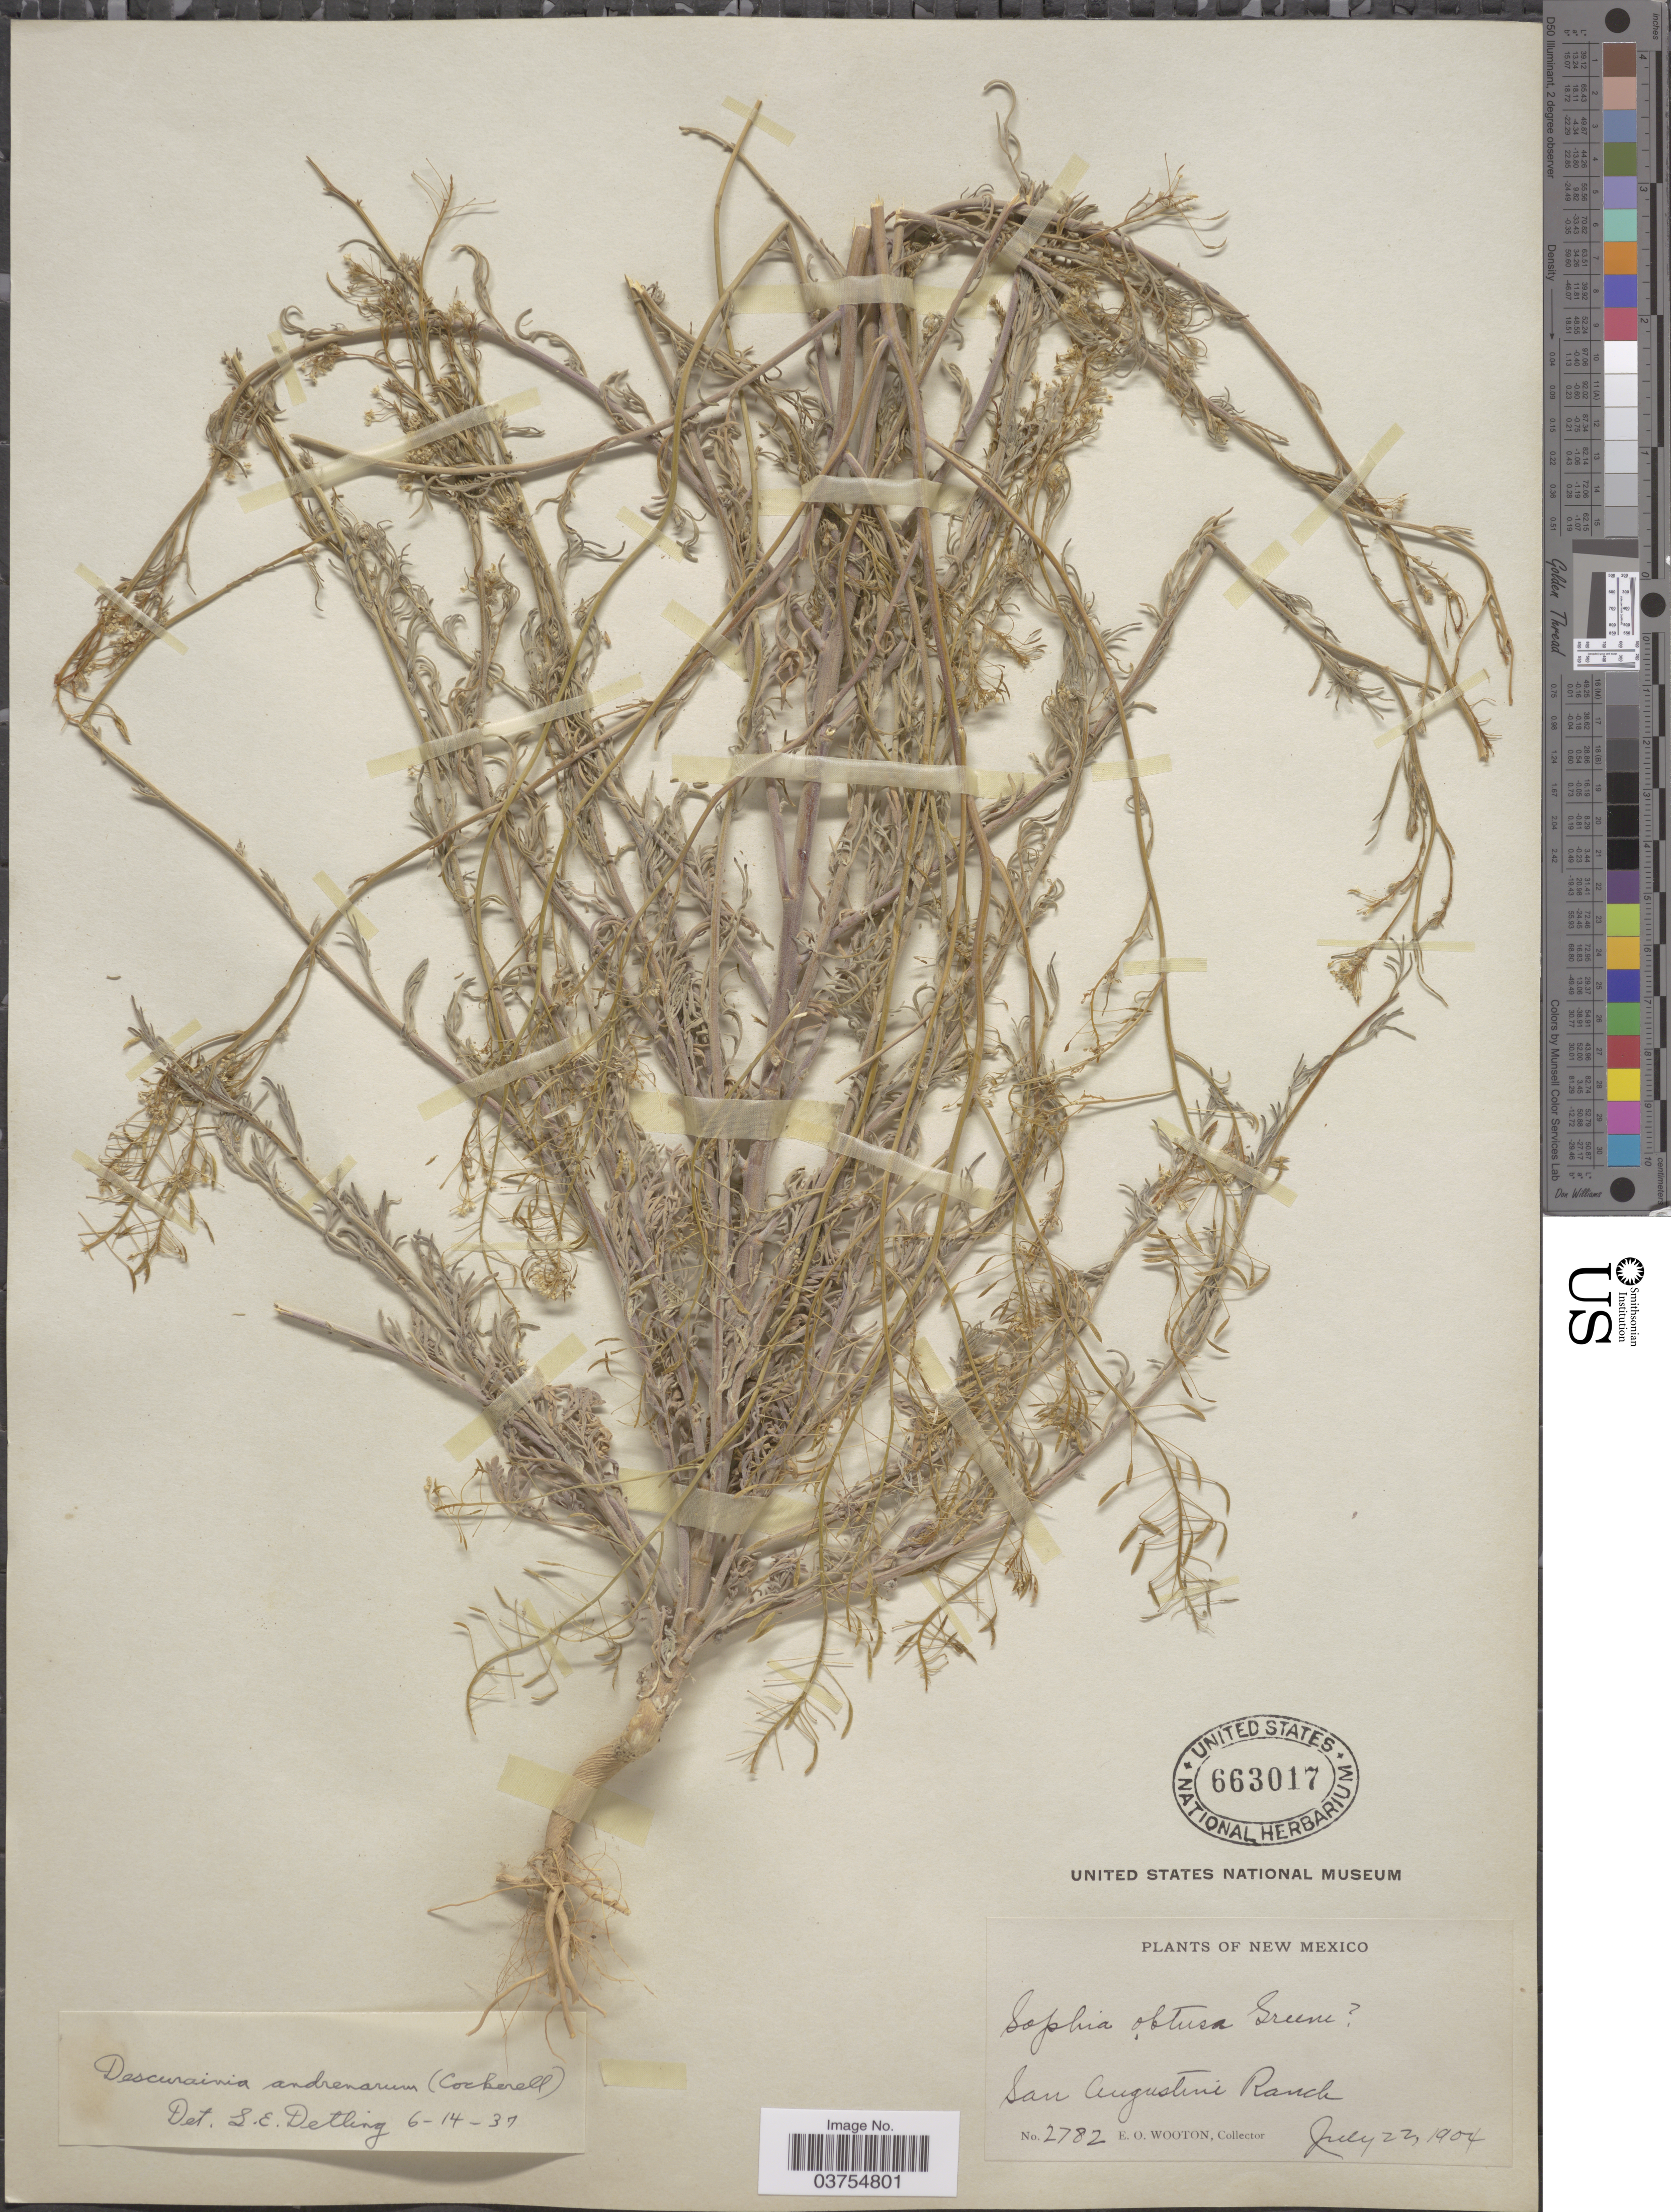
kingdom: Plantae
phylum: Tracheophyta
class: Magnoliopsida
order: Brassicales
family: Brassicaceae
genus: Descurainia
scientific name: Descurainia pinnata subsp. halictorum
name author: (Cockerell) Detling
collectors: E. O. Wooton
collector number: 2782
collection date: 1904-07-22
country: United States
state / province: New Mexico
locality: San Augustine Ranch.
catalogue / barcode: US 663017